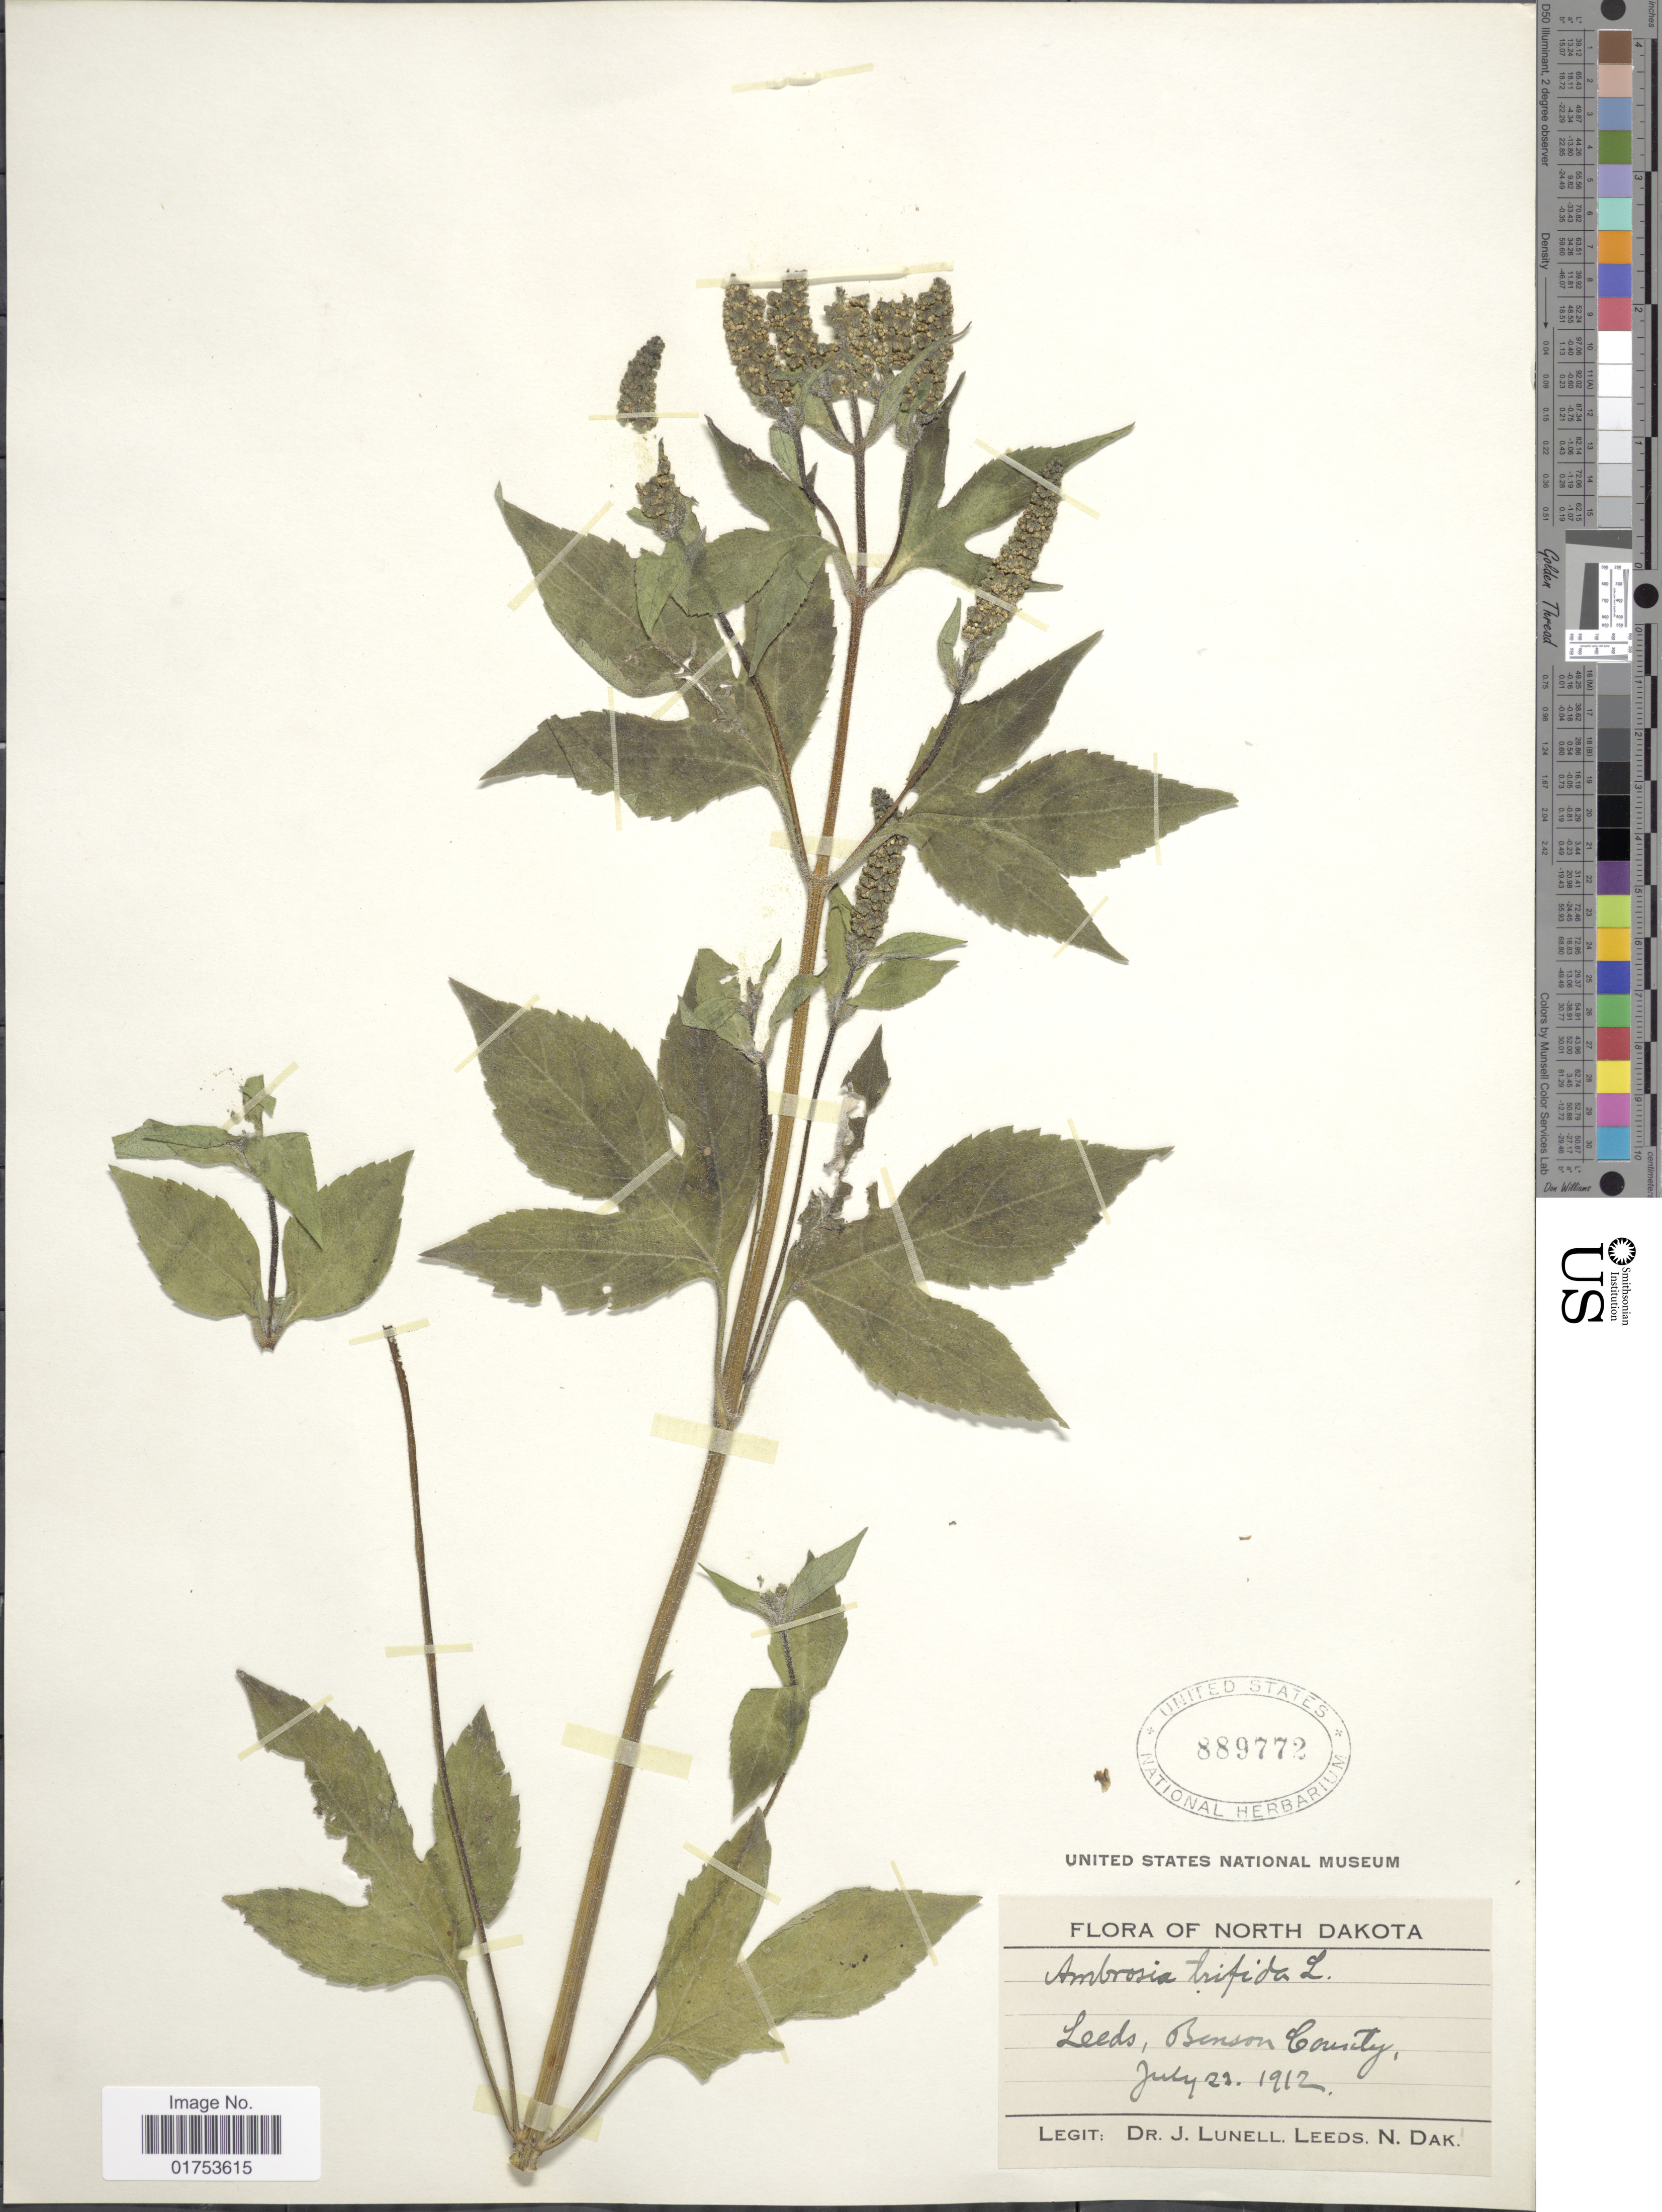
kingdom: Plantae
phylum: Tracheophyta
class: Magnoliopsida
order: Asterales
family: Asteraceae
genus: Ambrosia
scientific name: Ambrosia trifida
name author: L.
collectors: J. Lunell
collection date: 1912-07-23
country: United States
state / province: North Dakota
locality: Leeds, Benson County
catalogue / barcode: US 889772